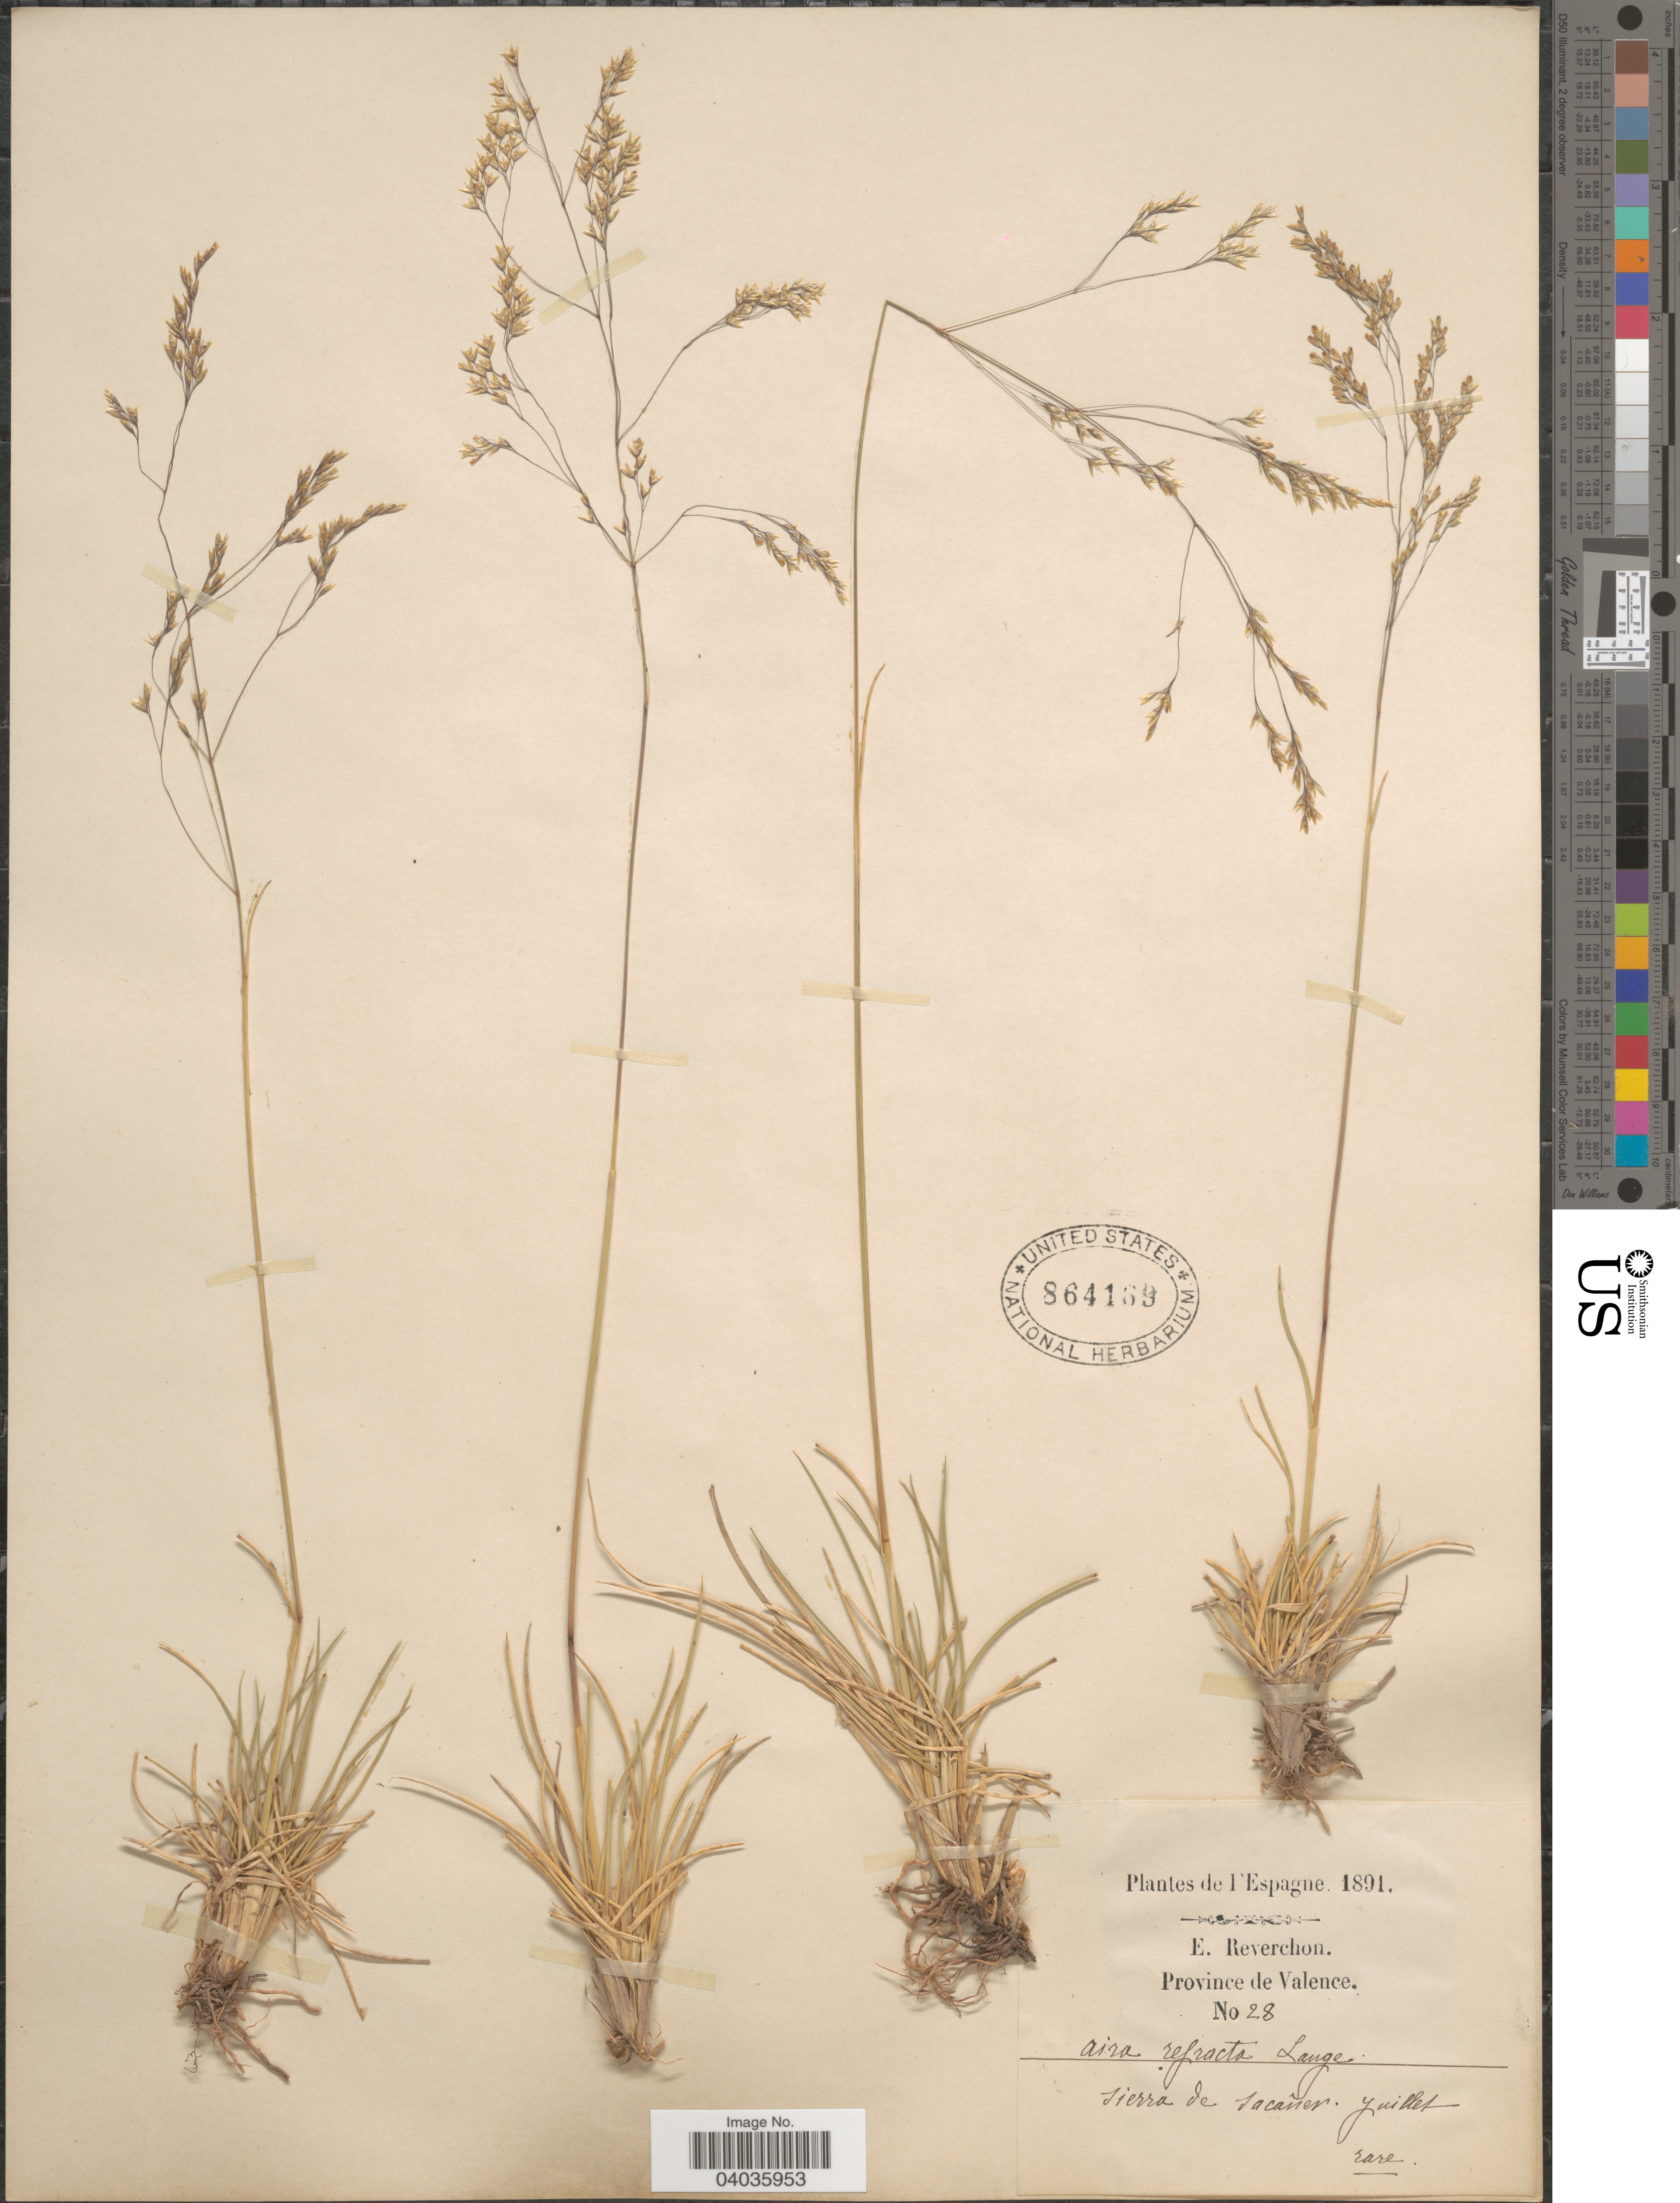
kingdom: Plantae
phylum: Tracheophyta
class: Liliopsida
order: Poales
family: Poaceae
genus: Aira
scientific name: Aira praecox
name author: L.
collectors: E. Reverchon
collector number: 28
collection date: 1891-07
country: Spain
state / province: Valenciana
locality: Province de Valence. Sierra de Sacañer.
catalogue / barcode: US 864169